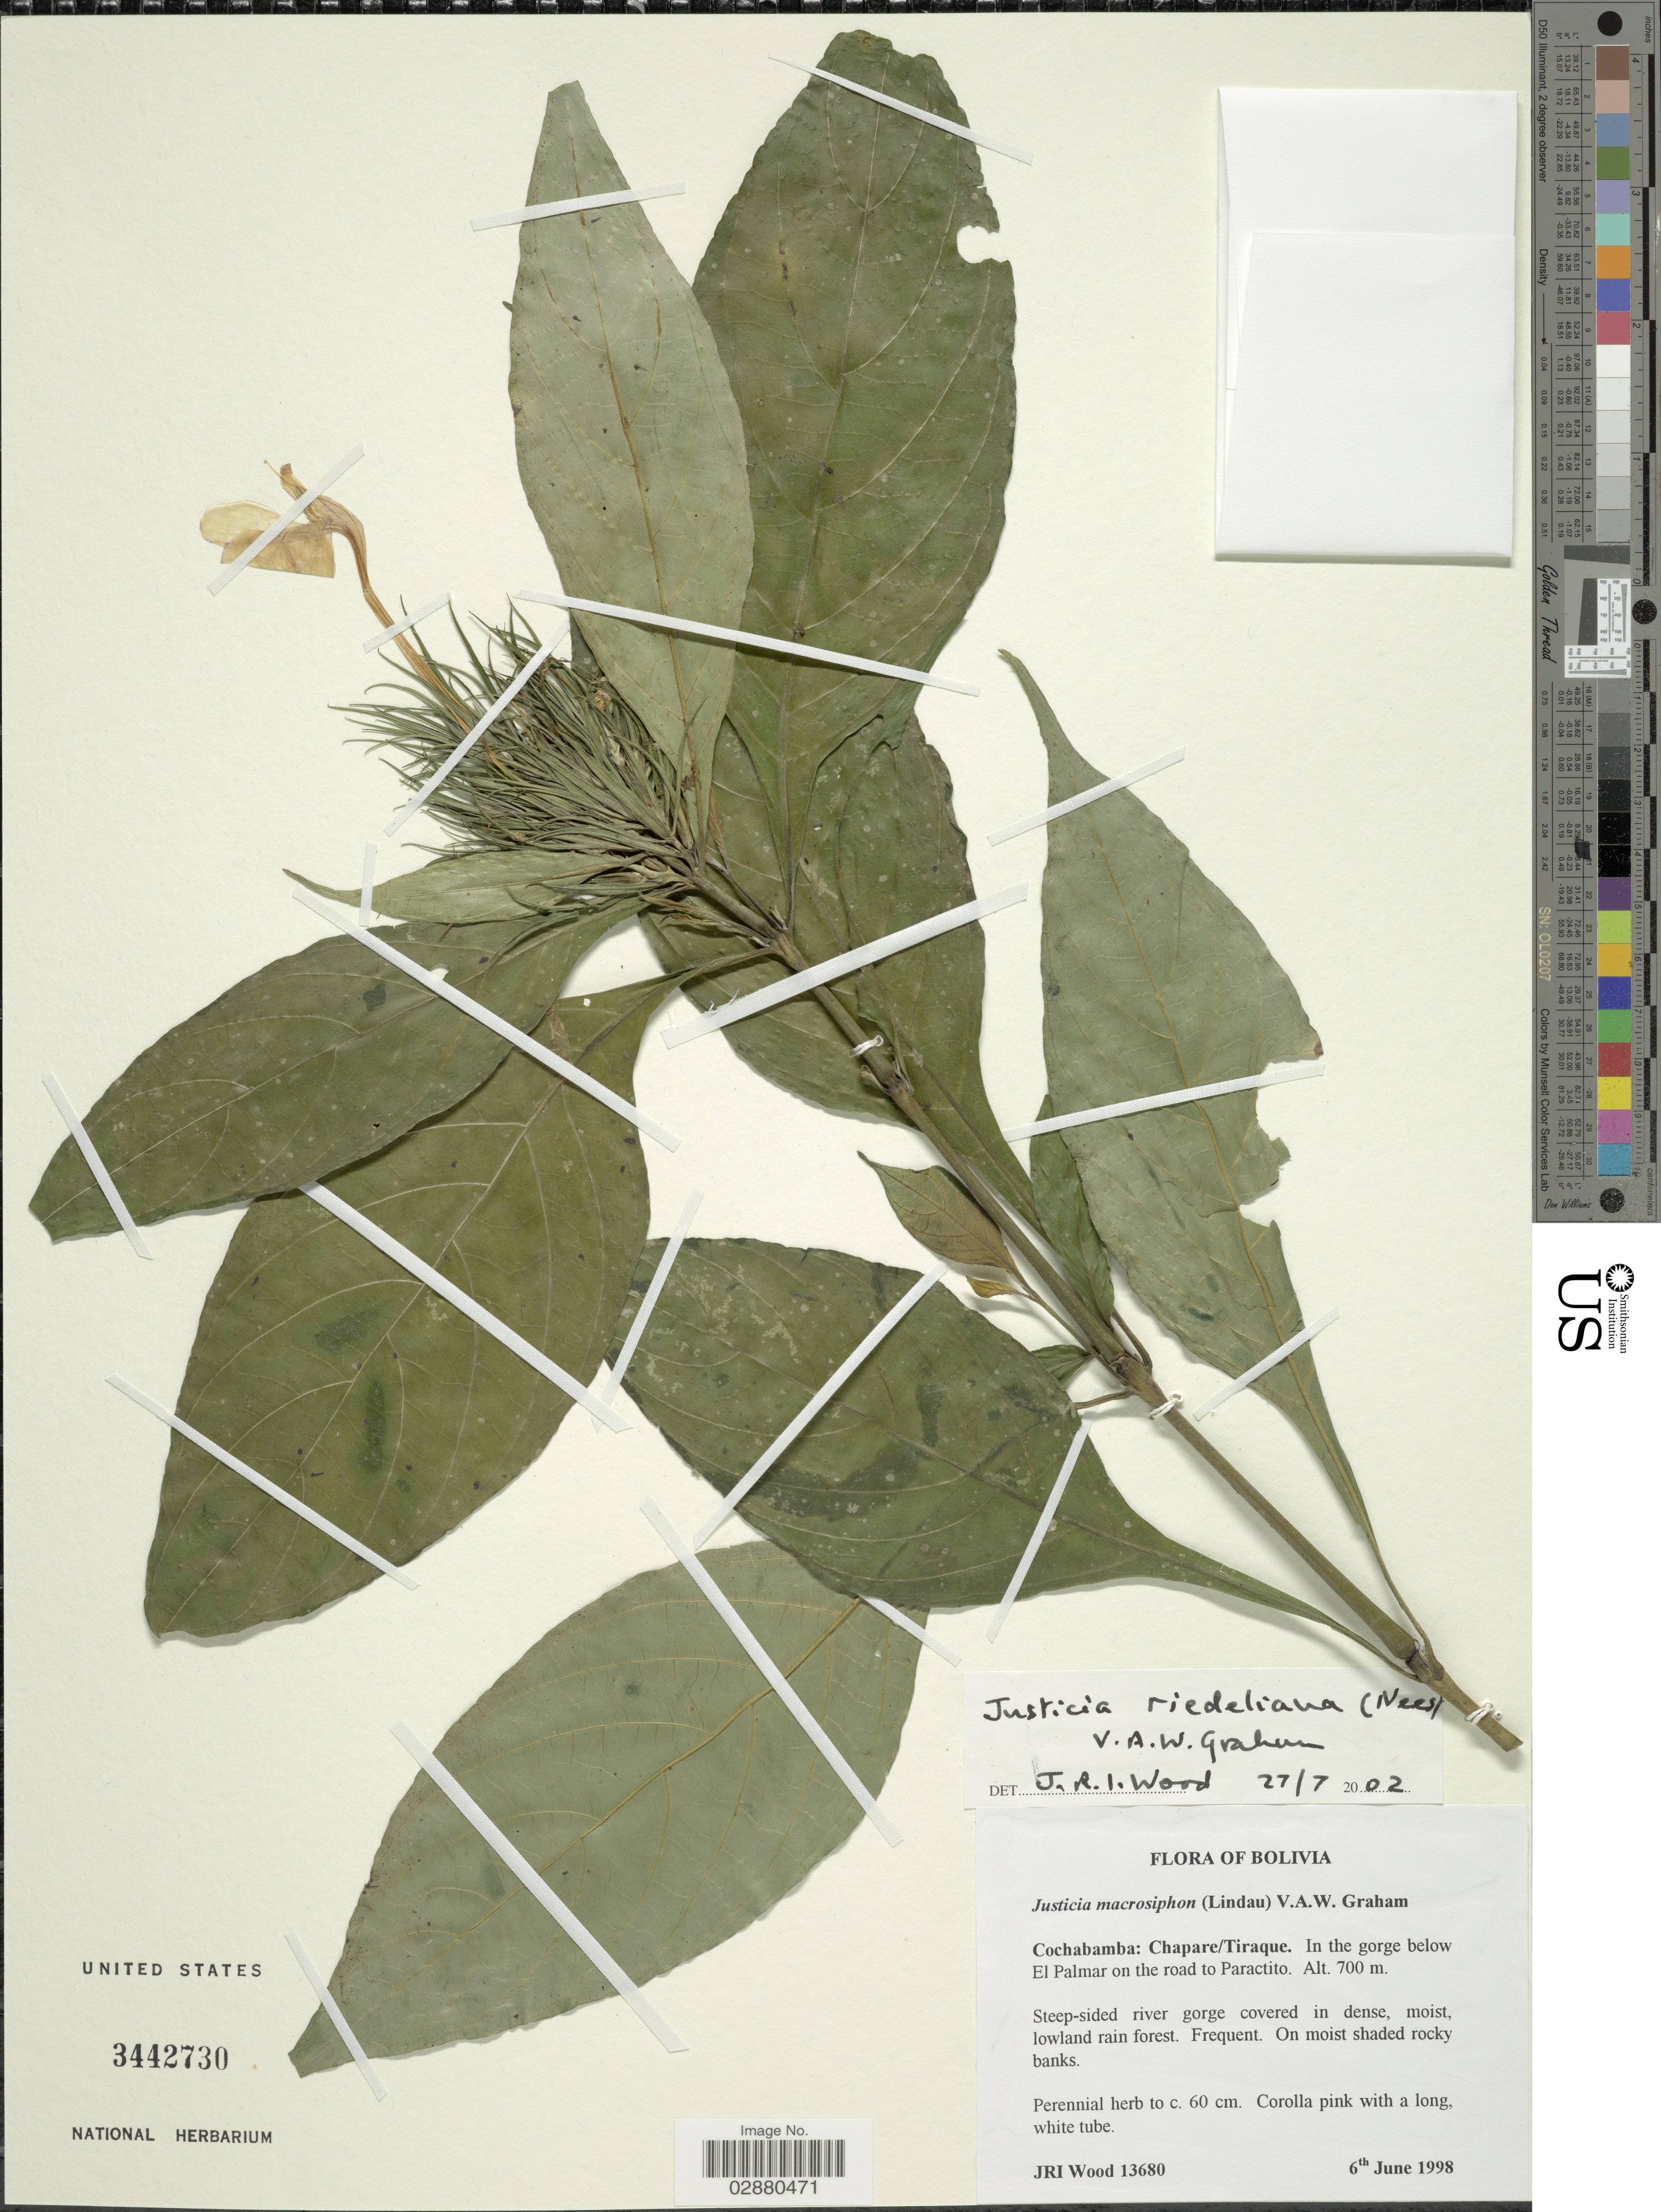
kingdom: Plantae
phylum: Tracheophyta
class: Magnoliopsida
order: Lamiales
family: Acanthaceae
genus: Justicia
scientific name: Justicia riedeliana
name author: (Nees) V.A.W. Graham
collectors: J. R. I. Wood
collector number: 13680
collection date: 1998-06-06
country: Bolivia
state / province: Cochabamba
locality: Chapare/Tiraque. In the gorge below El Palmar on the road to Paractito.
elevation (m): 700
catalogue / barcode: US 3442730